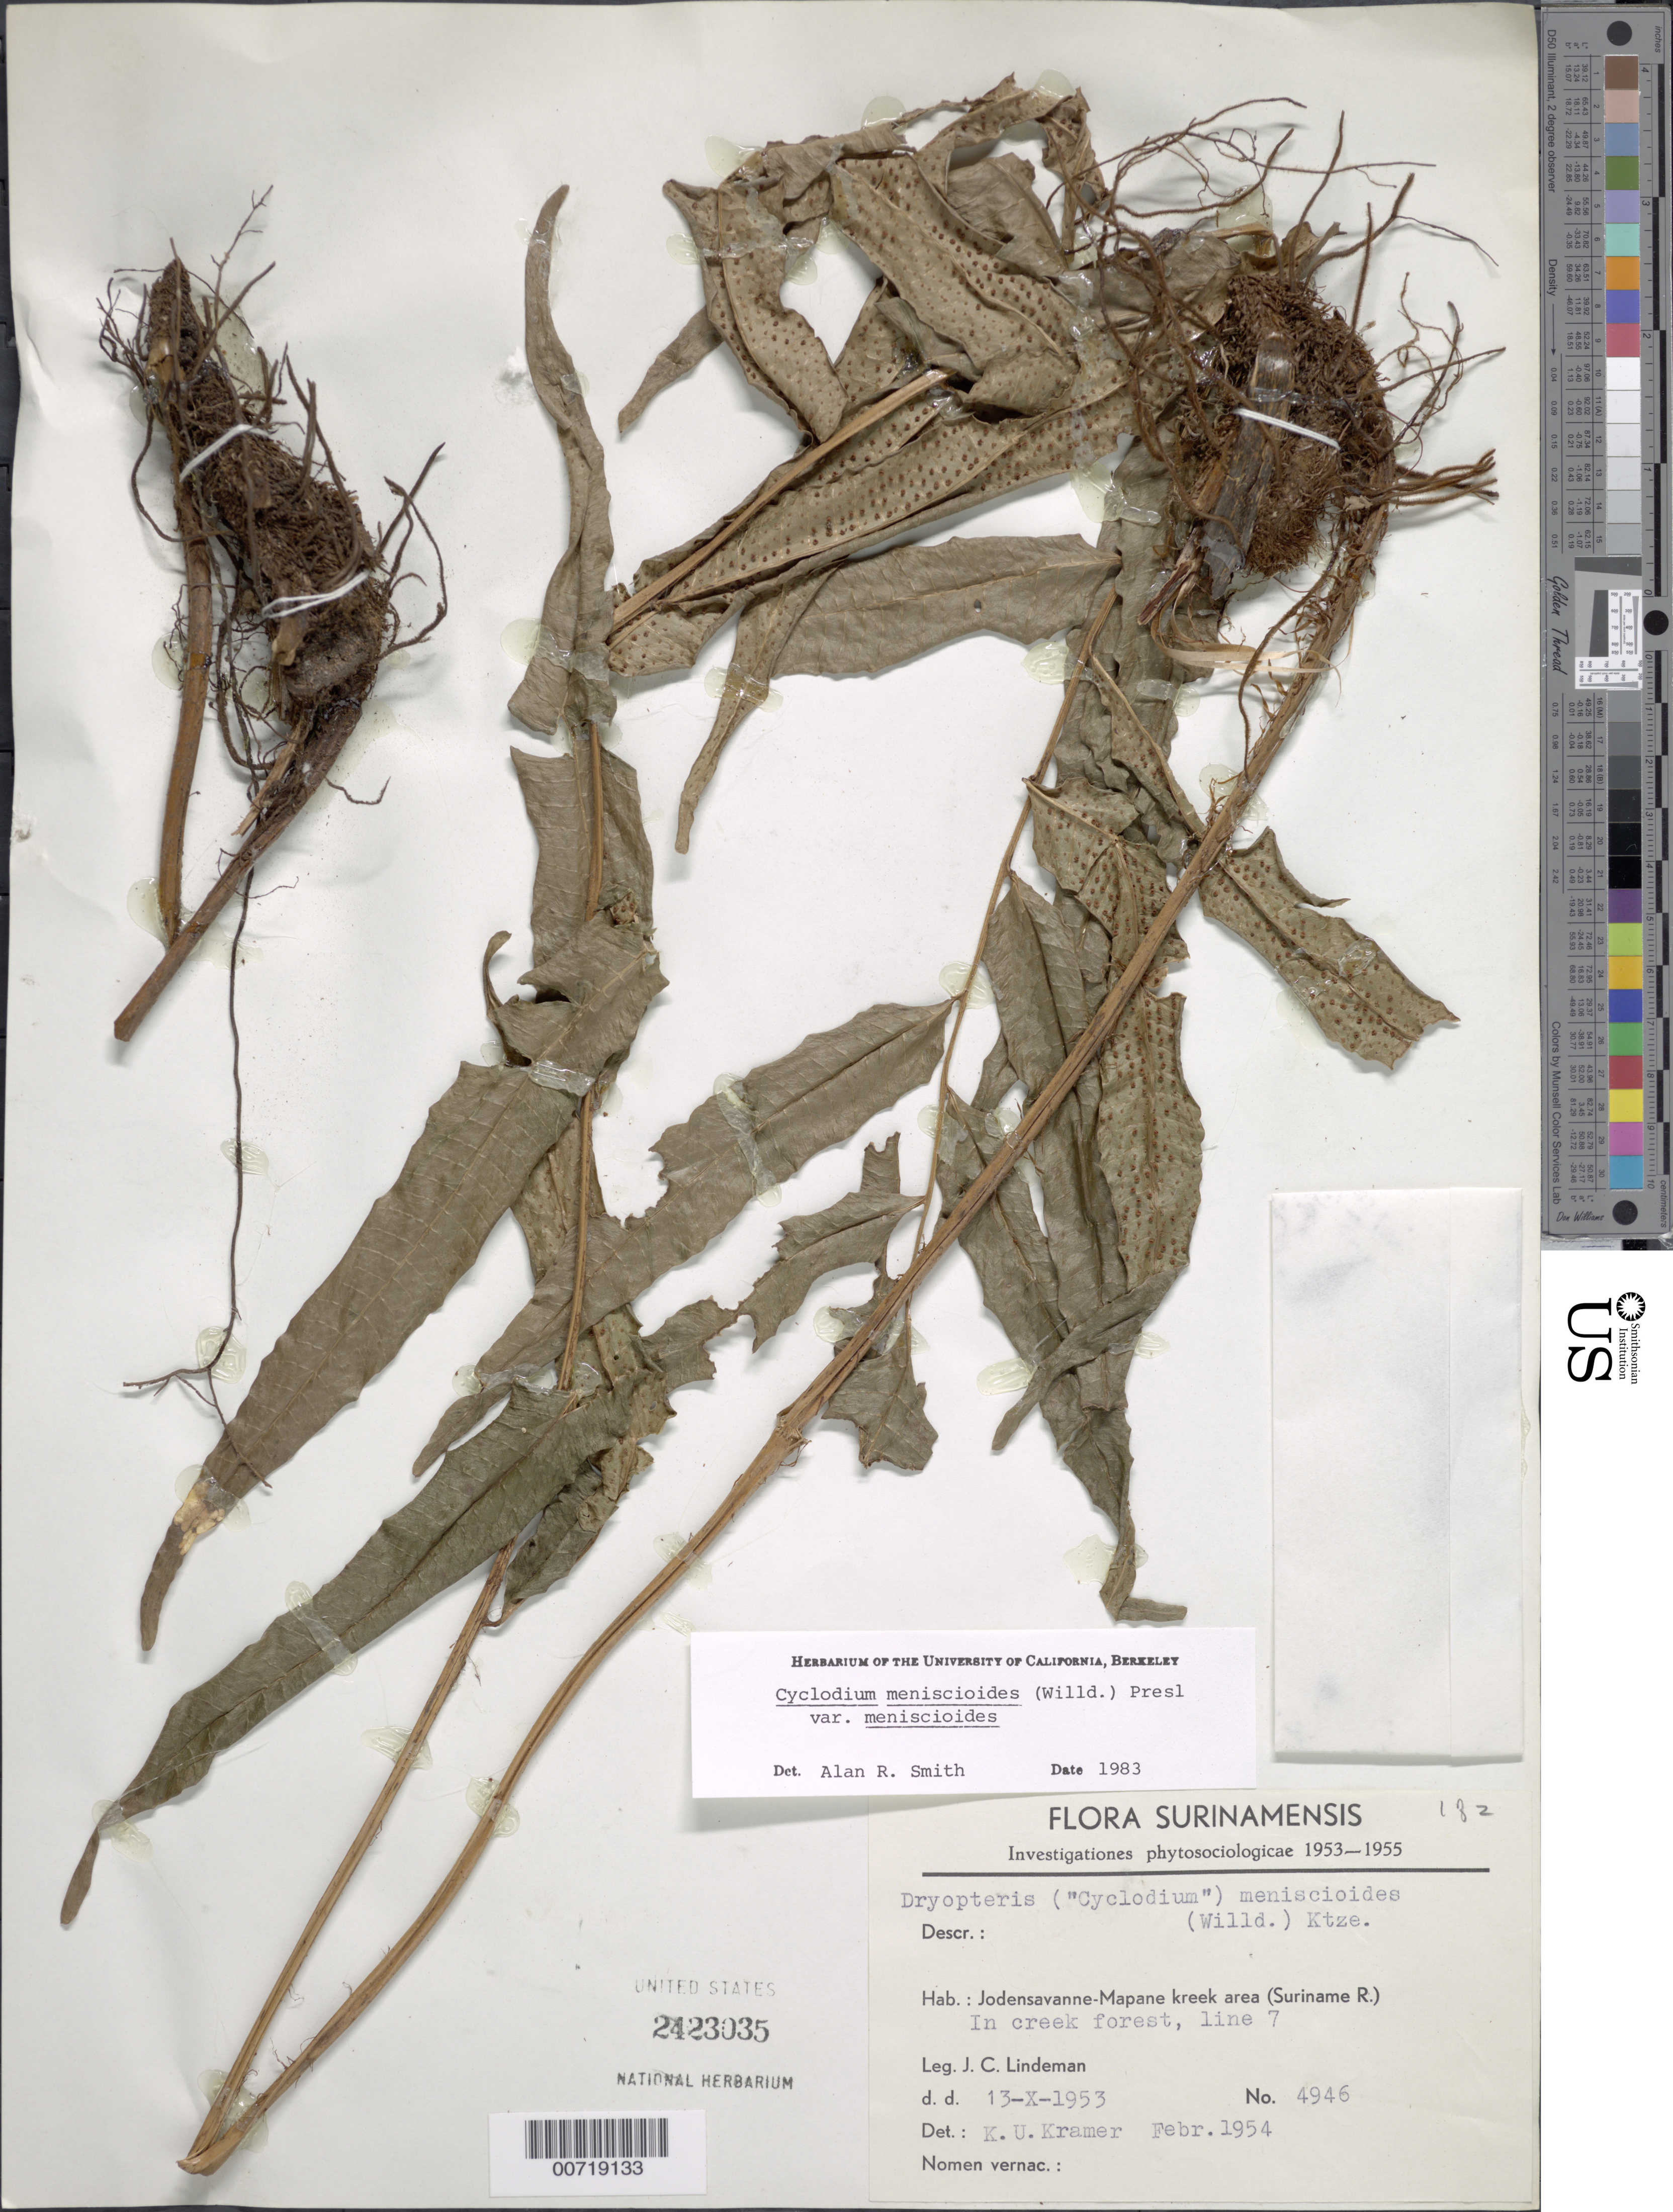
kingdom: Plantae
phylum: Tracheophyta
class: Polypodiopsida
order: Polypodiales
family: Dryopteridaceae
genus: Cyclodium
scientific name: Cyclodium meniscioides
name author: (Willd.) C. Presl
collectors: J. C. Lindeman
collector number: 4946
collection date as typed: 13-Oct-53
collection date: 1953-10-13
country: Suriname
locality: Jodensavanne-Mapane kreek area (Suriname River)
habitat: Creek forest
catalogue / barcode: US 2423035